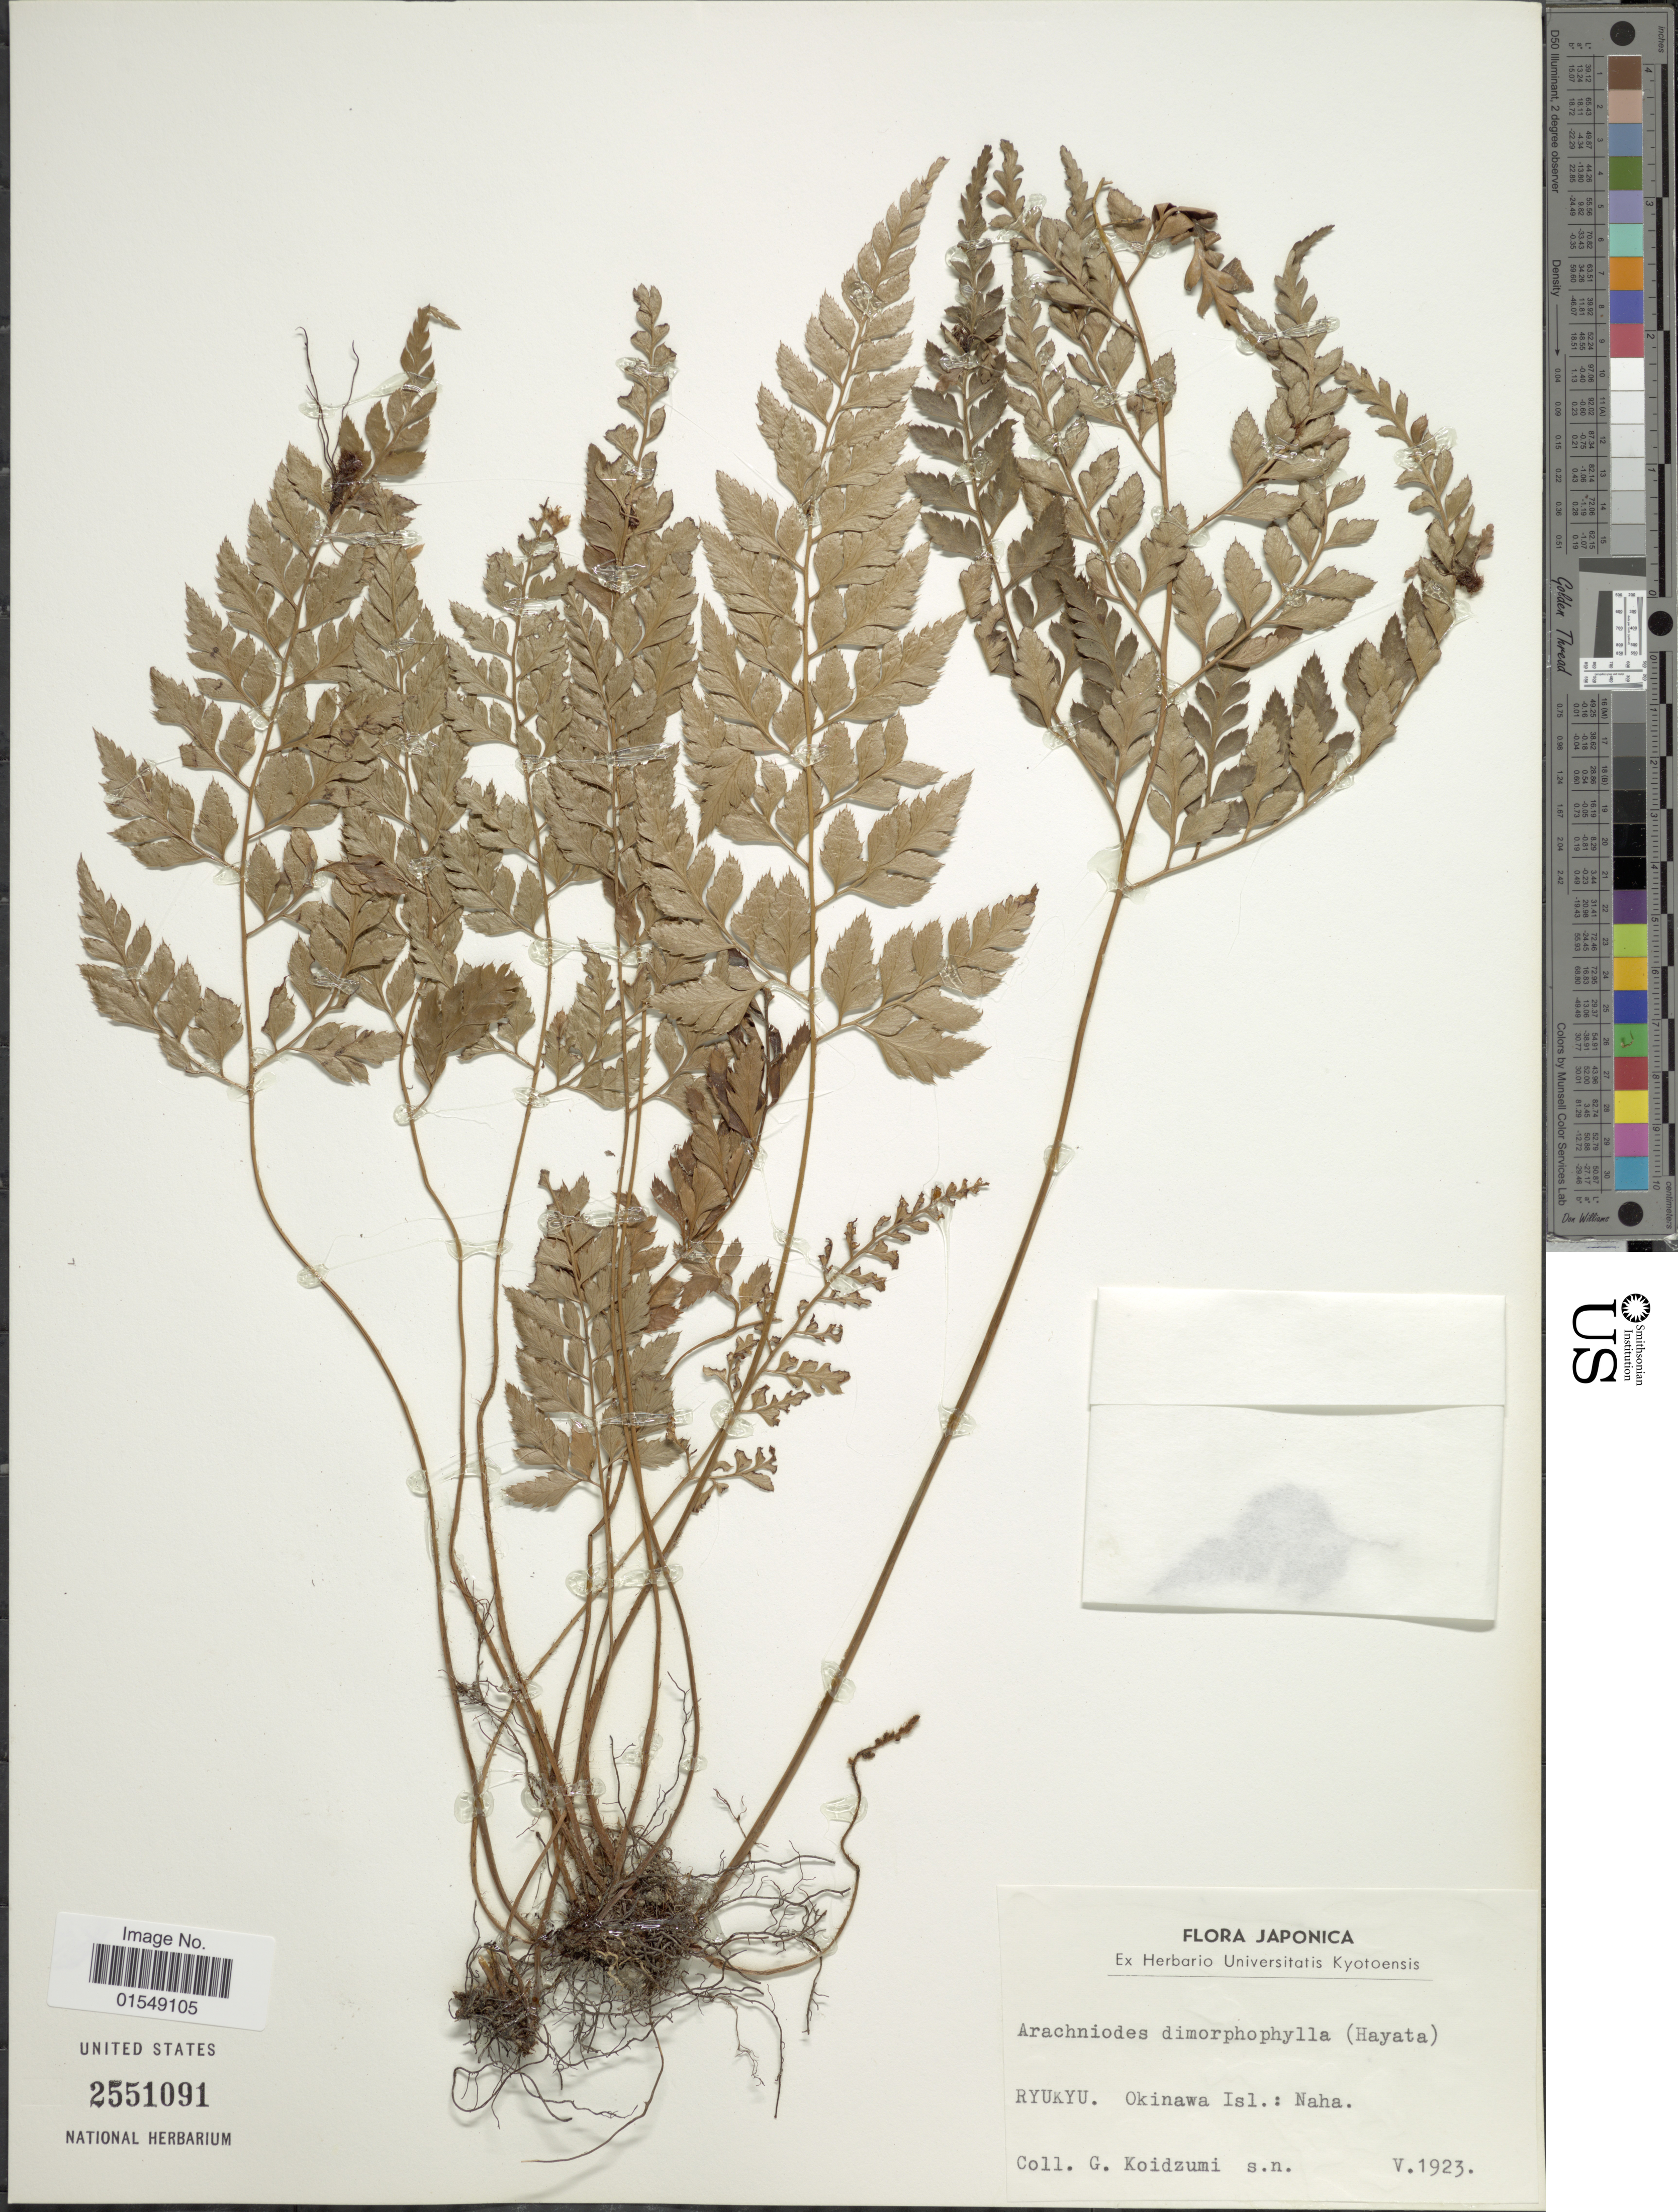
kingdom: Plantae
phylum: Tracheophyta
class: Polypodiopsida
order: Polypodiales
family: Dryopteridaceae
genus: Arachniodes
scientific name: Arachniodes dimorphophyllum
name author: (Hayata) Ching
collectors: G. Koidzumi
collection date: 1923-05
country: Japan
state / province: Okinawa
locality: Ryukyu, Okinawa Isl.: Naha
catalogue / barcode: US 2551091